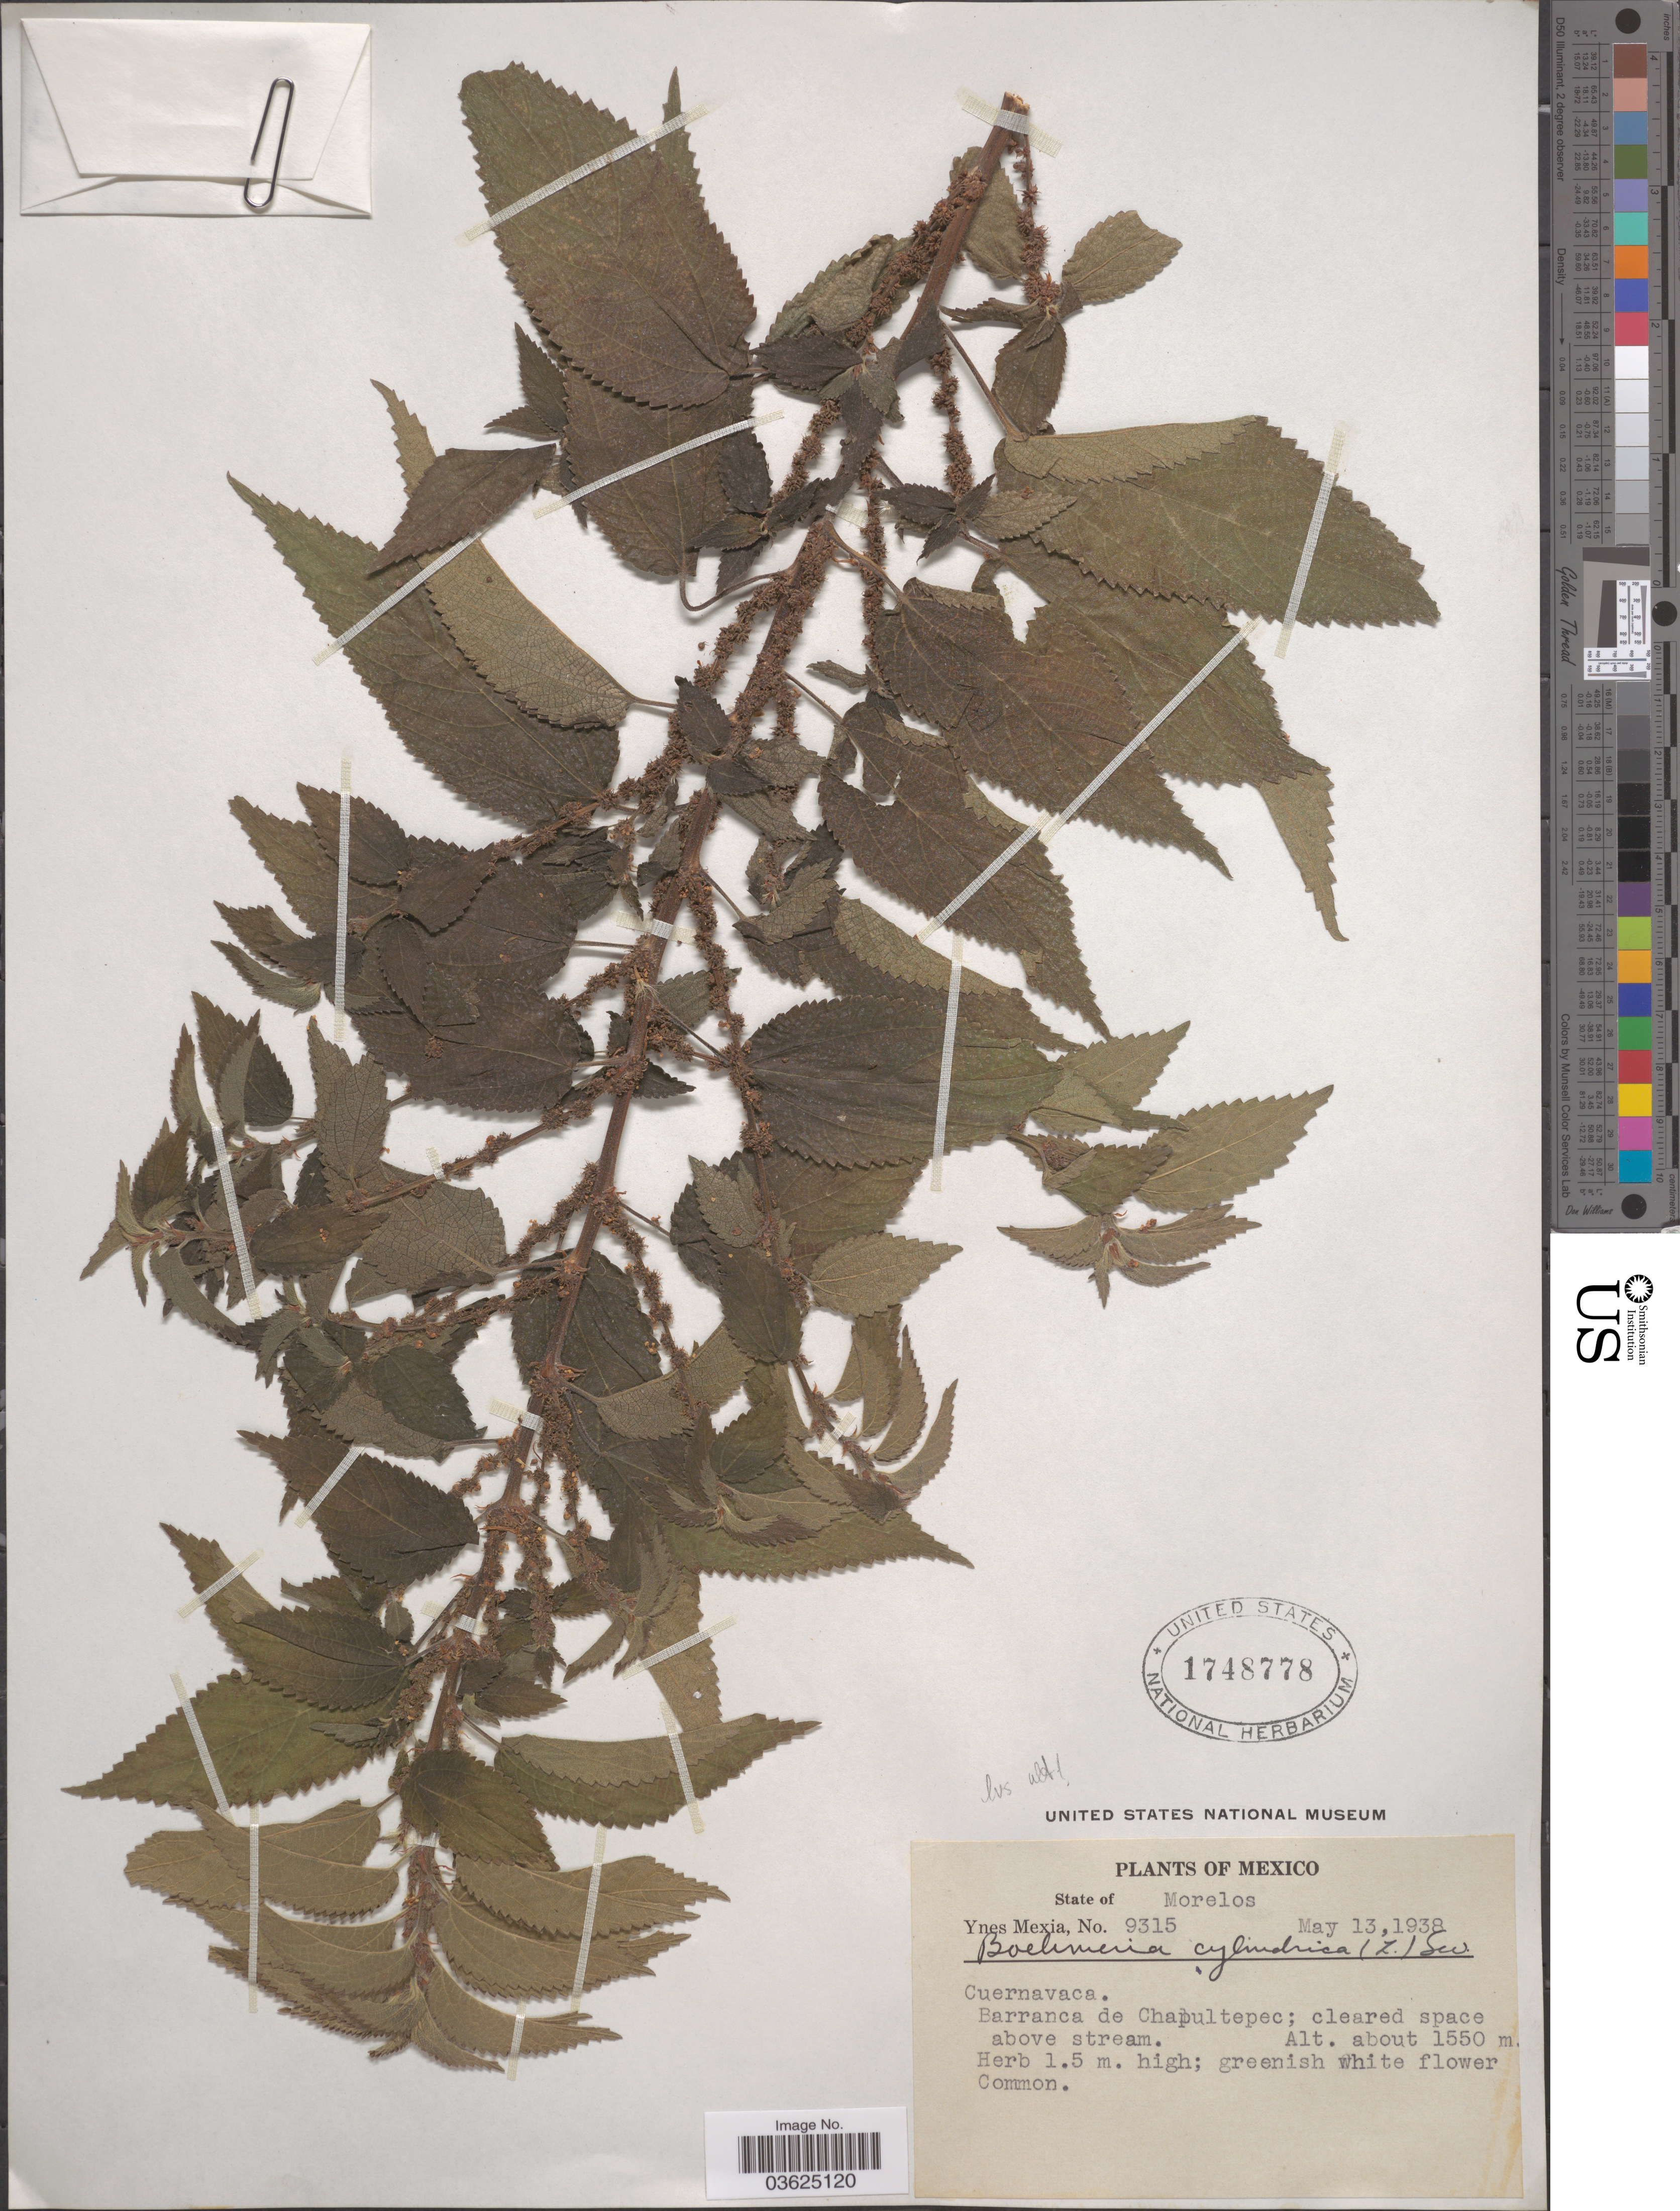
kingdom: Plantae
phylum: Tracheophyta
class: Magnoliopsida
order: Rosales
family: Urticaceae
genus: Boehmeria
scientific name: Boehmeria cylindrica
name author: (L.) Sw.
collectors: Y. Mexia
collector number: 9315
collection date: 1938-05-13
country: Mexico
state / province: Morelos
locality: Cuernavaca. Barranca de Chapultepec.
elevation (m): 1550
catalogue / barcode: US 1748778